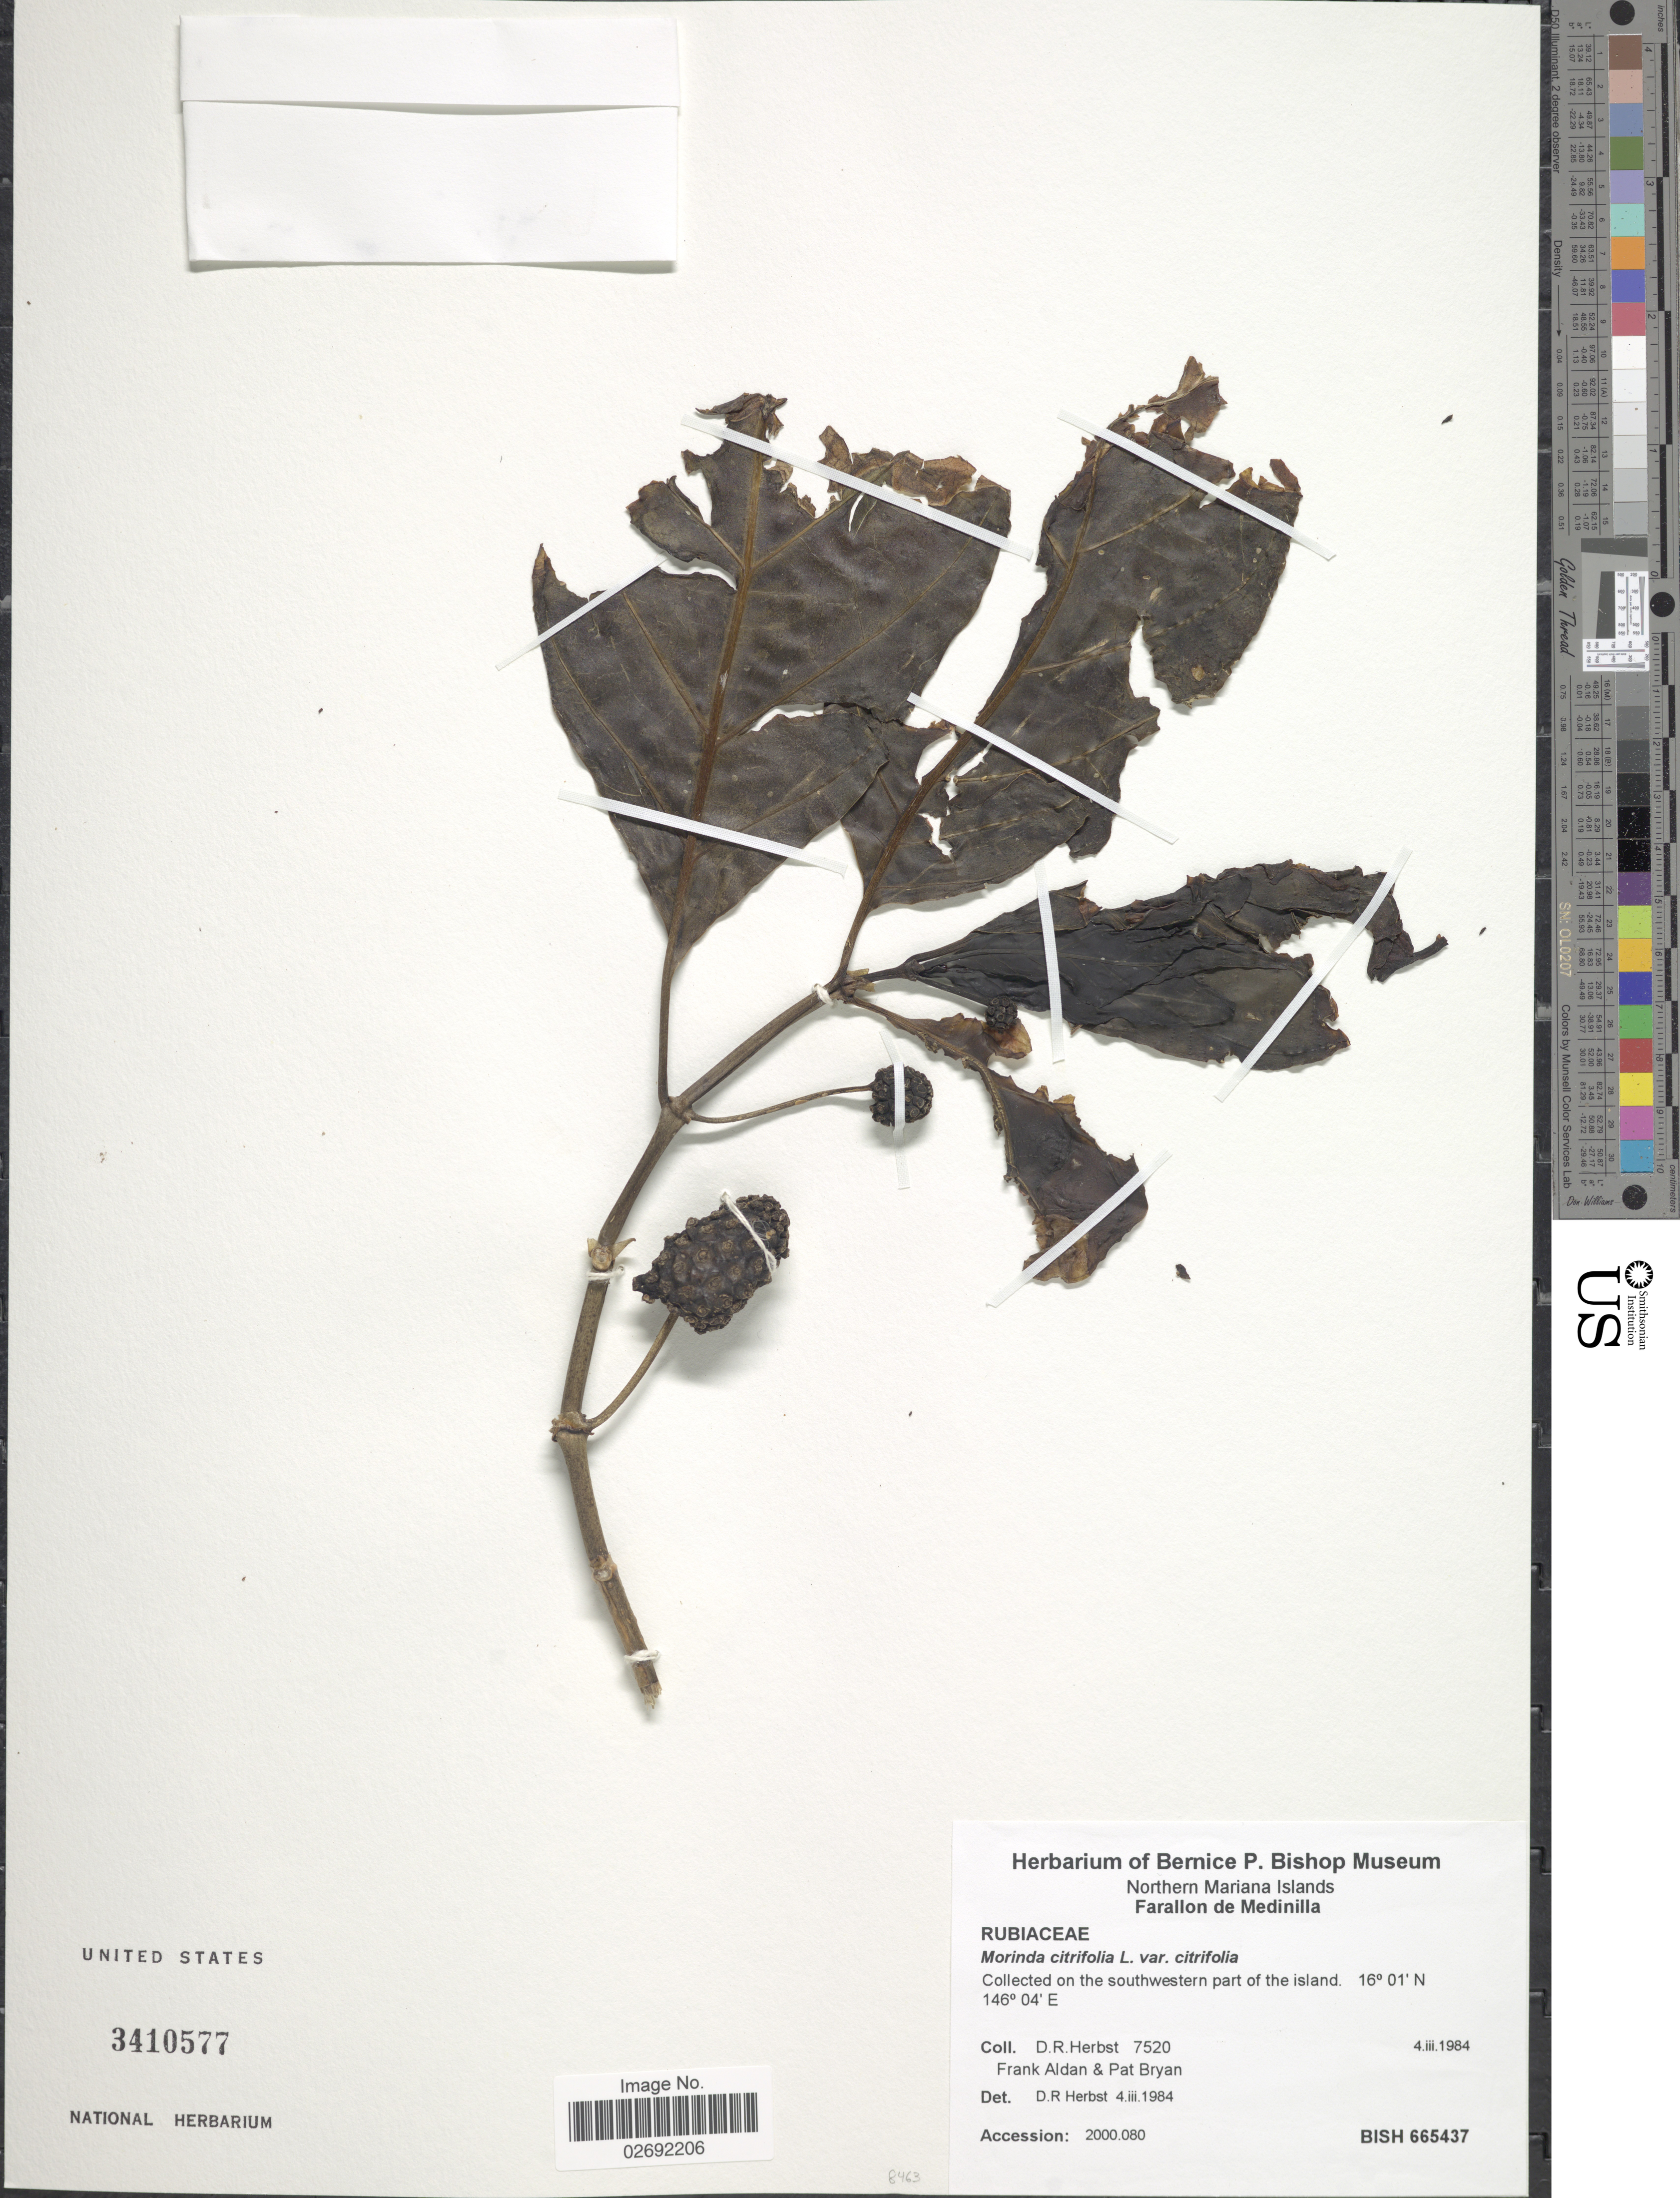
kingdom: Plantae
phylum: Tracheophyta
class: Magnoliopsida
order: Gentianales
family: Rubiaceae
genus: Morinda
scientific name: Morinda citrifolia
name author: L.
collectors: D. R. Herbst, F. Aldan & P. Bryan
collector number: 7520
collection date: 1984-03-04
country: Northern Mariana Islands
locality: Farallon de Medinilla. southwesten part of the island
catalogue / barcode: US 3410577